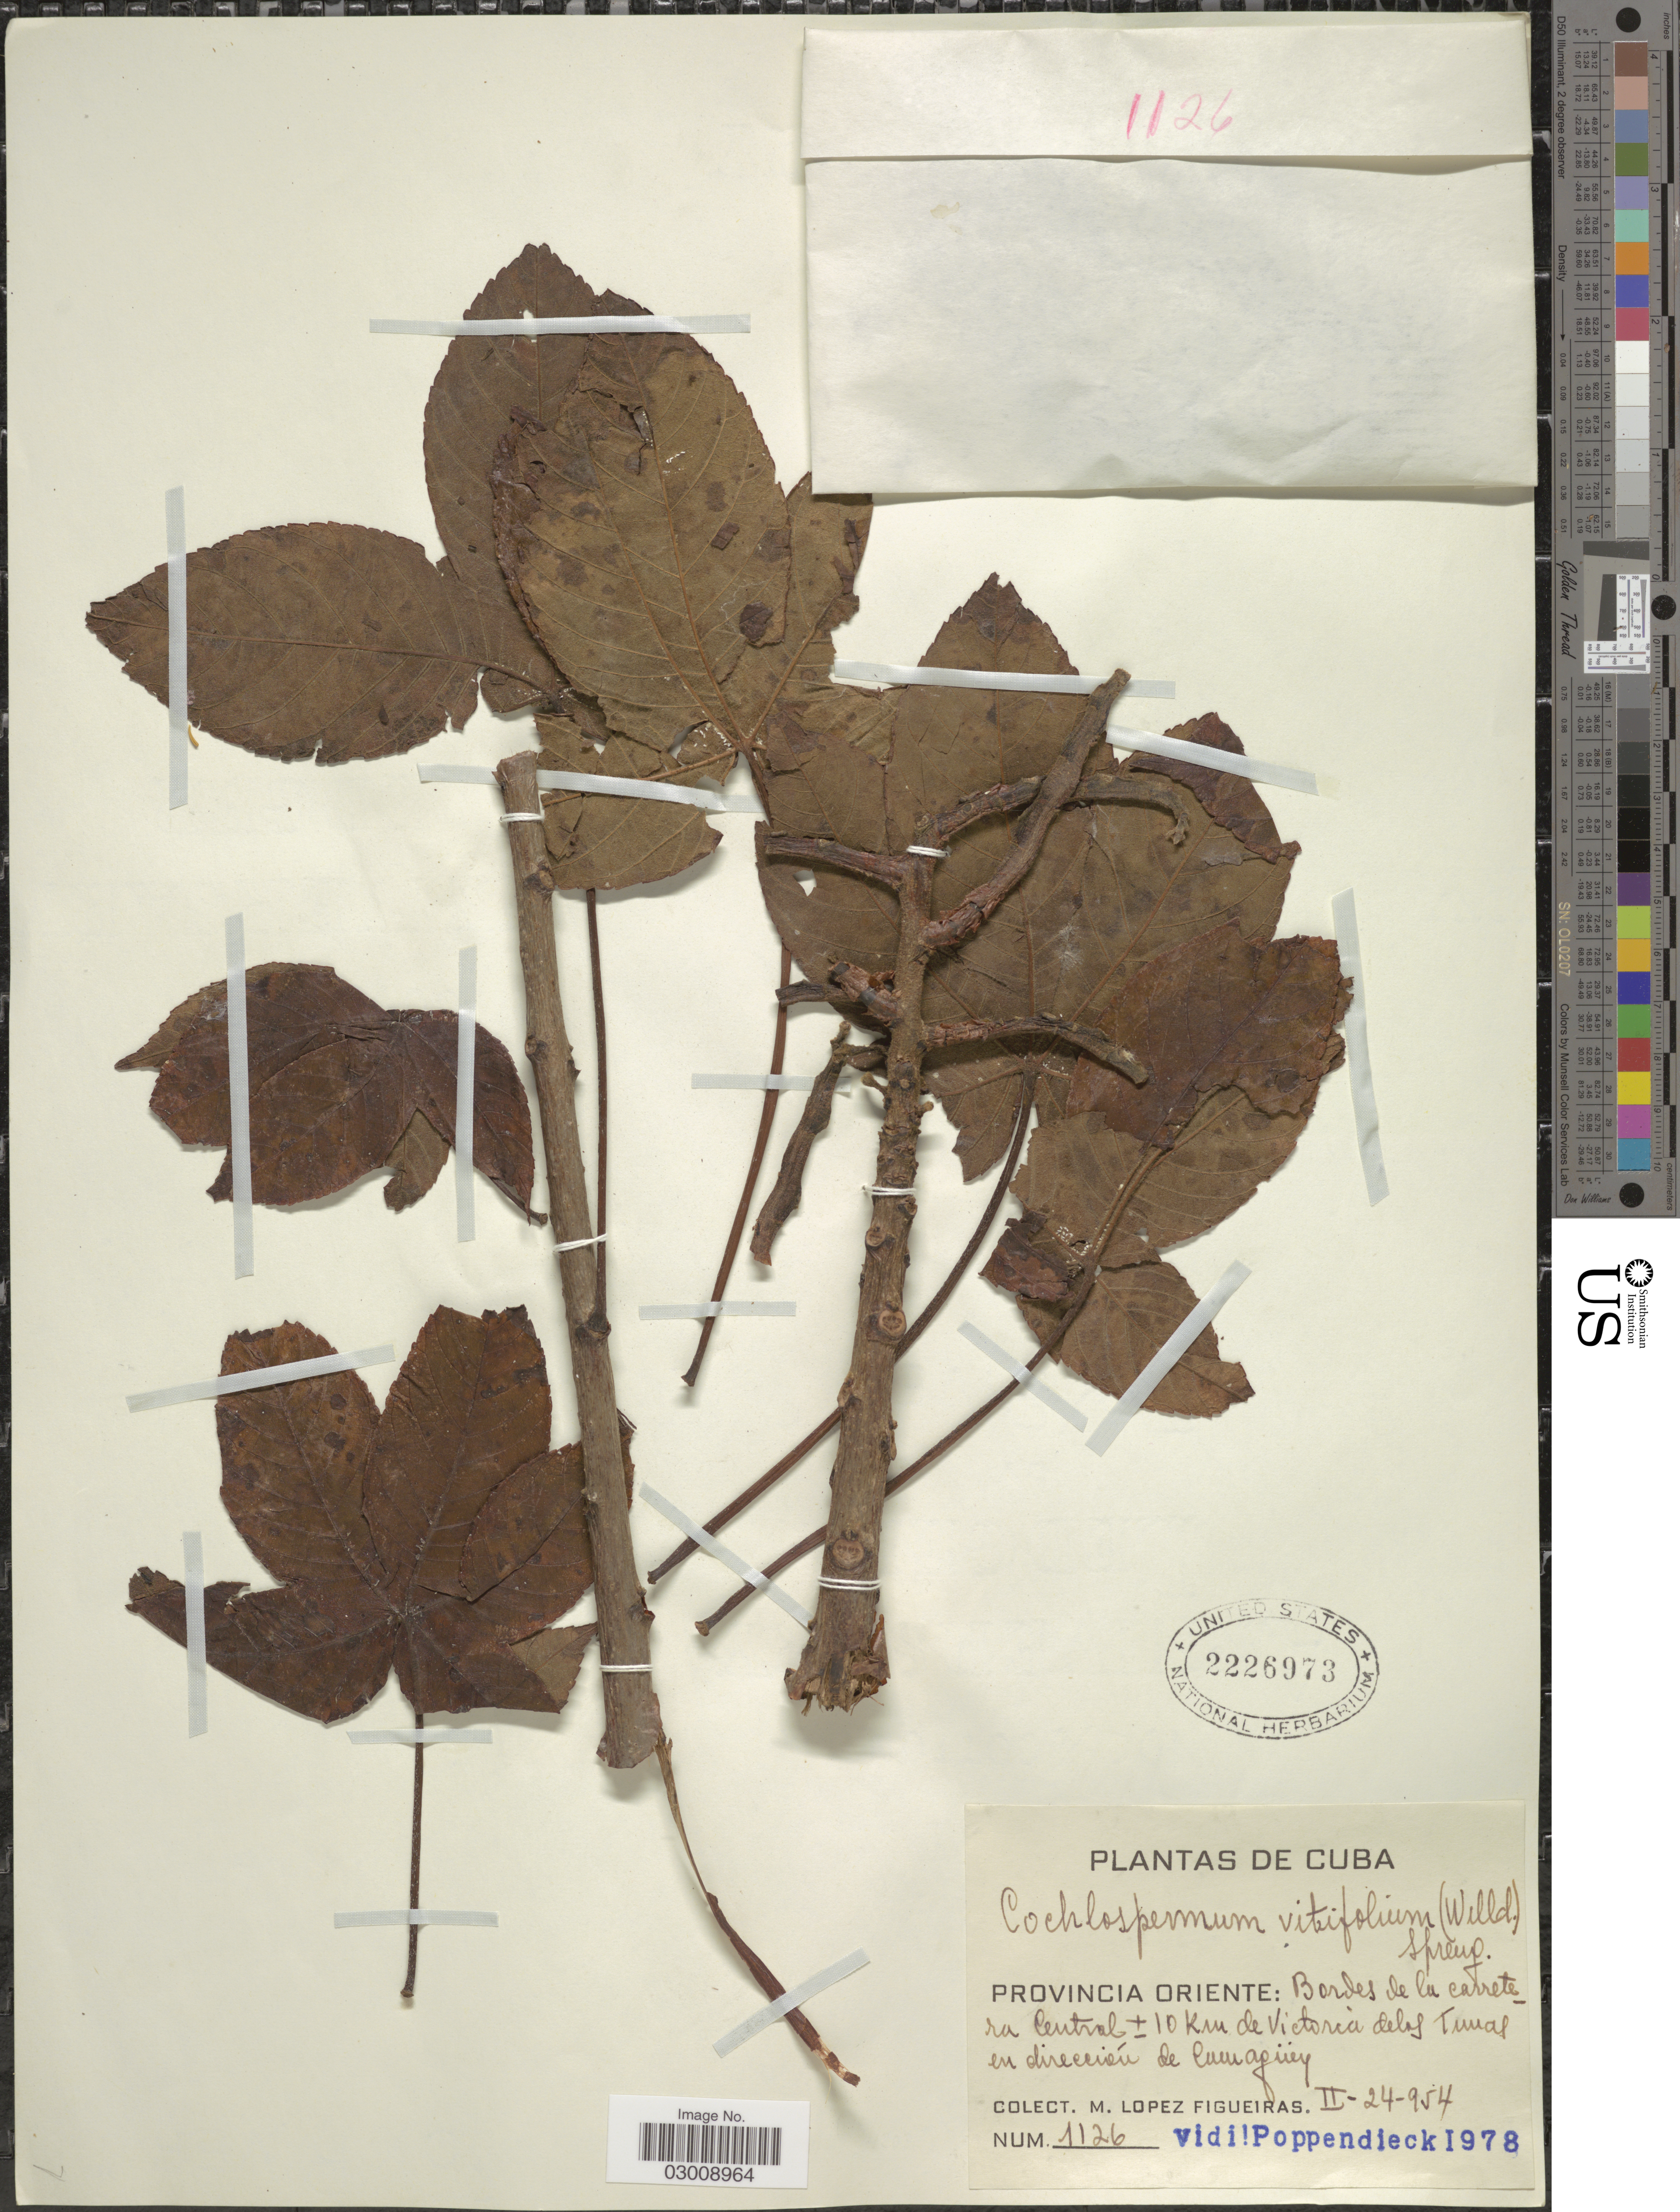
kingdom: Plantae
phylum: Tracheophyta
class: Magnoliopsida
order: Malvales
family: Cochlospermaceae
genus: Cochlospermum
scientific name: Cochlospermum vitifolium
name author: (Willd.) Spreng.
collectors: M. López Figueiras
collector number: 1126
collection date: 1954-02-24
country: Cuba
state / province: Oriente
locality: Provincia Oriente: Bordes de la carretera Central ± 10 Km de Victoria de las Tunas en dirección de Camagüey.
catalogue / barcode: US 2226973